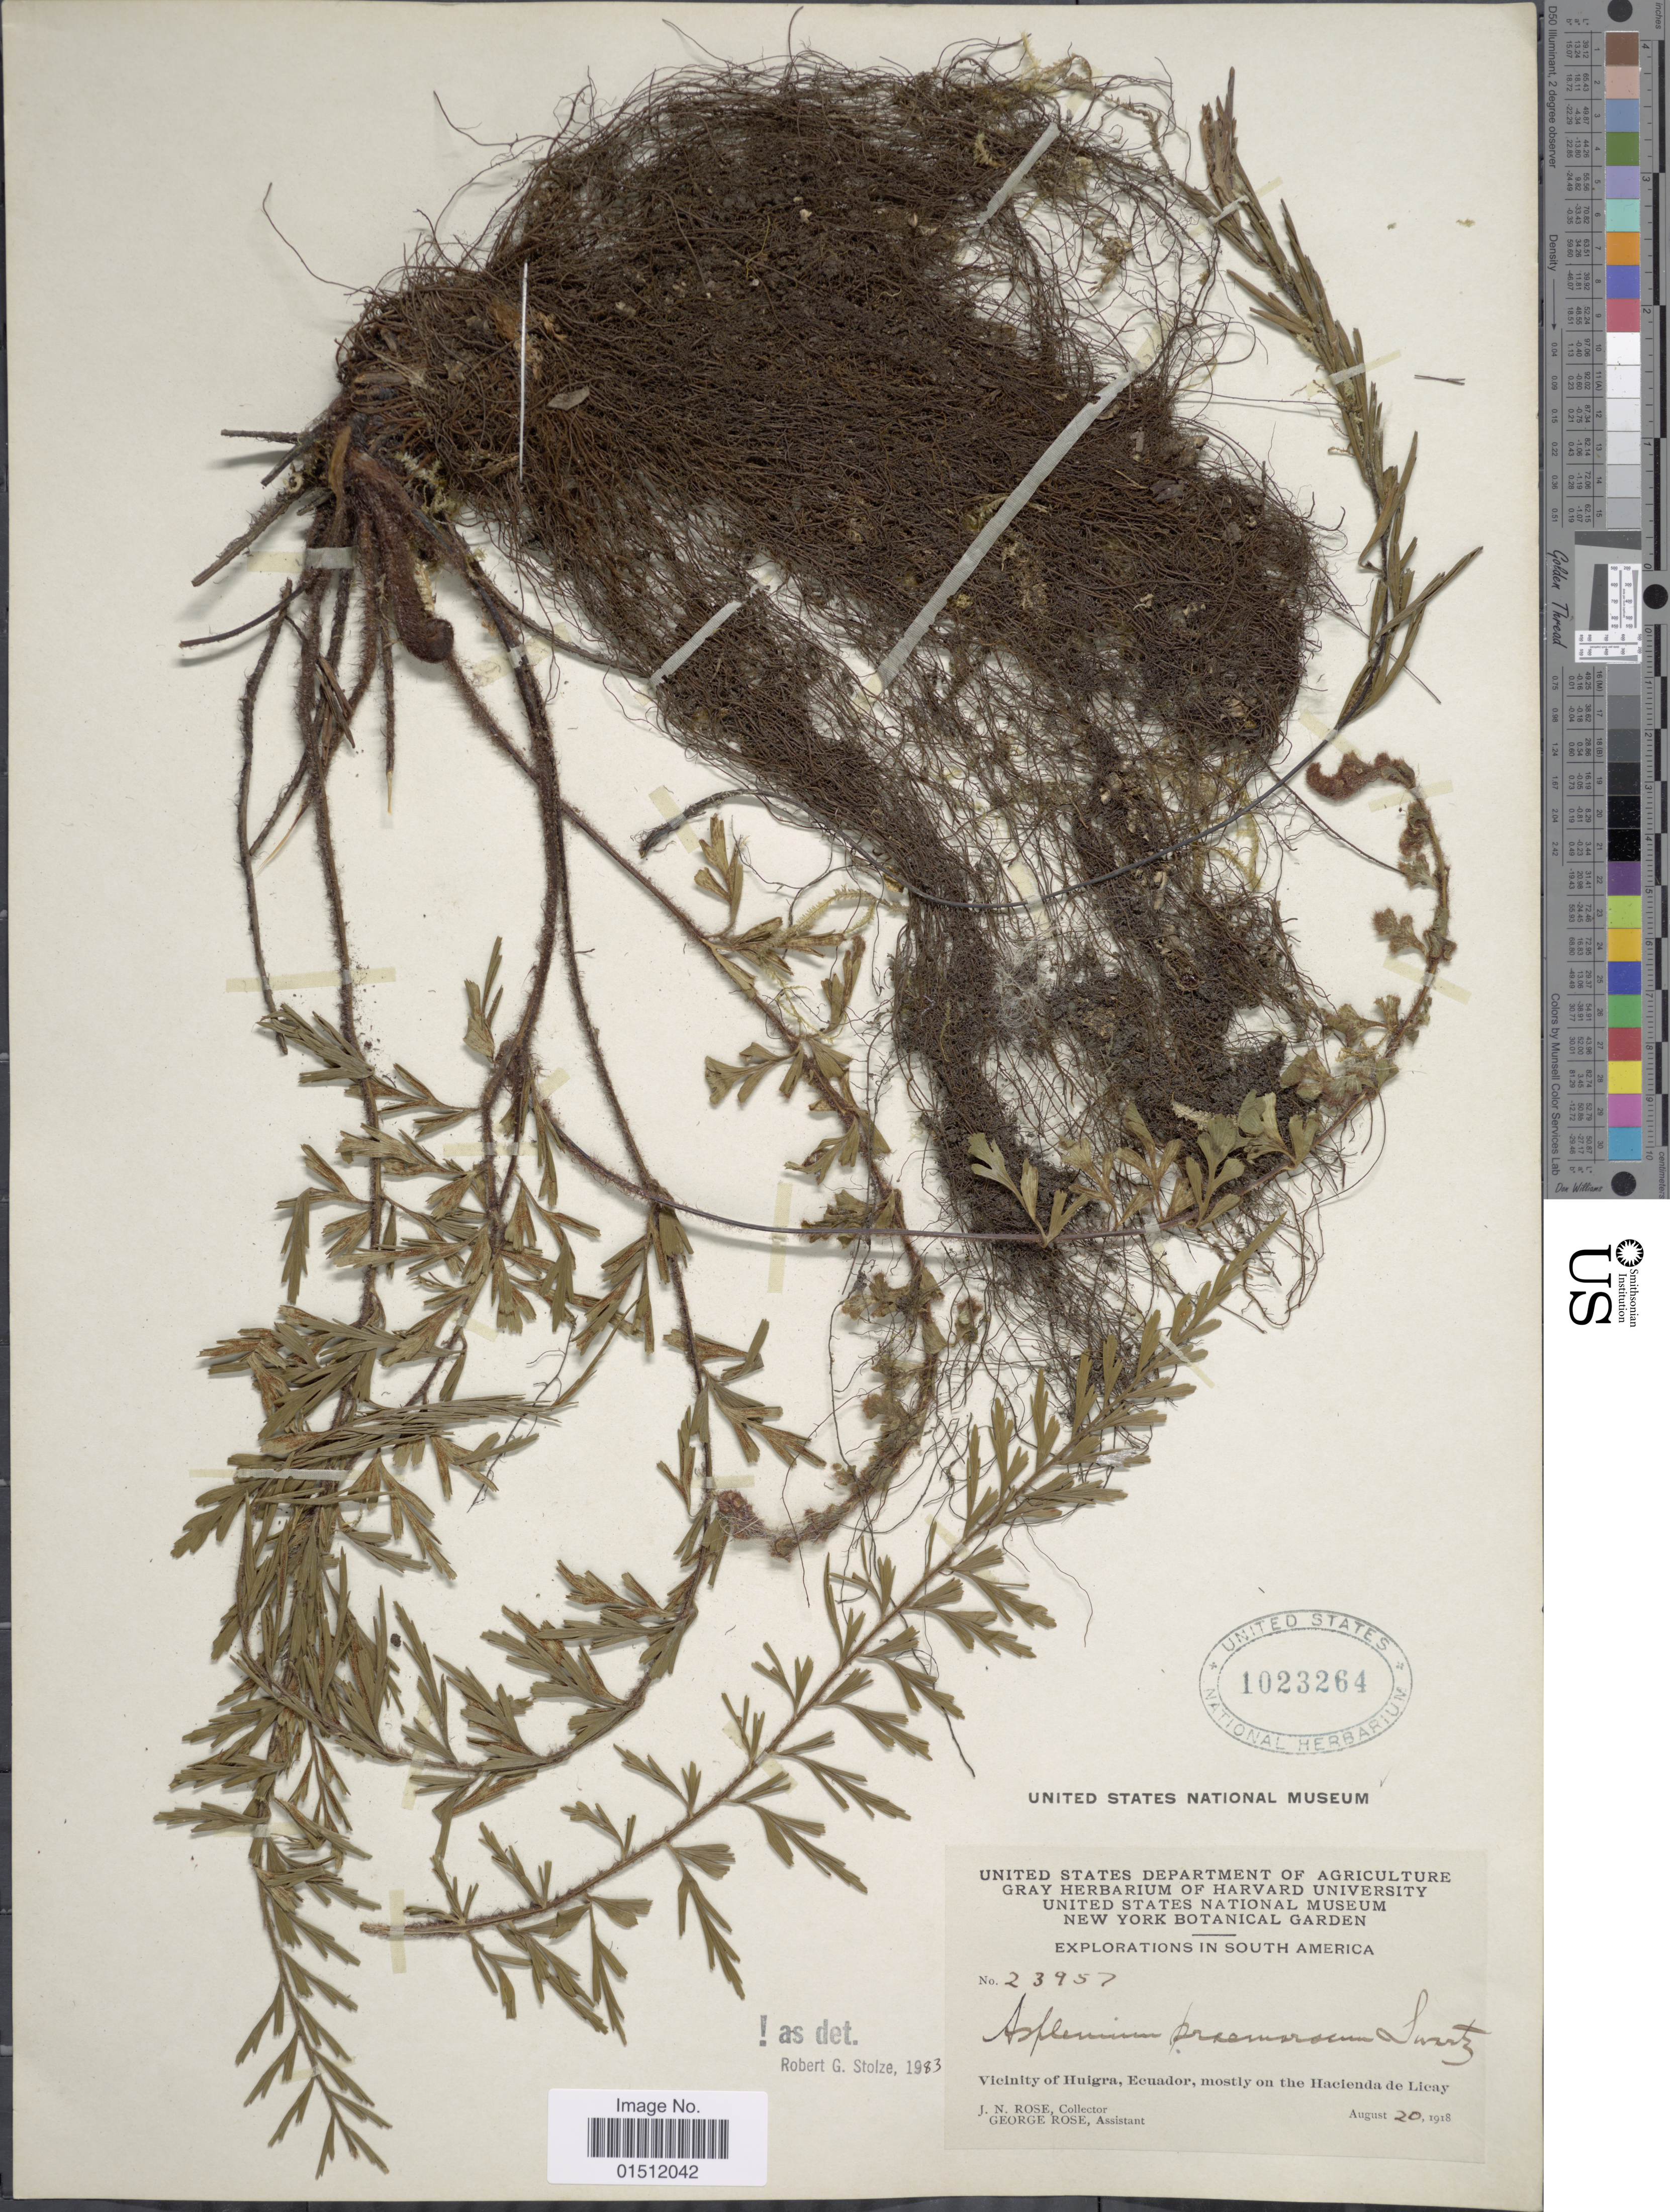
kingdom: Plantae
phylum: Tracheophyta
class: Polypodiopsida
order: Polypodiales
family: Aspleniaceae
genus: Asplenium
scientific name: Asplenium praemorsum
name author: Sw.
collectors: J. N. Rose & G. Rose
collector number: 23957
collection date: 1918-08-20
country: Ecuador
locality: Vicinity of Huigra, Ecuador, mostly on the Hacienda de Licay.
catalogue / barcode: US 1023264